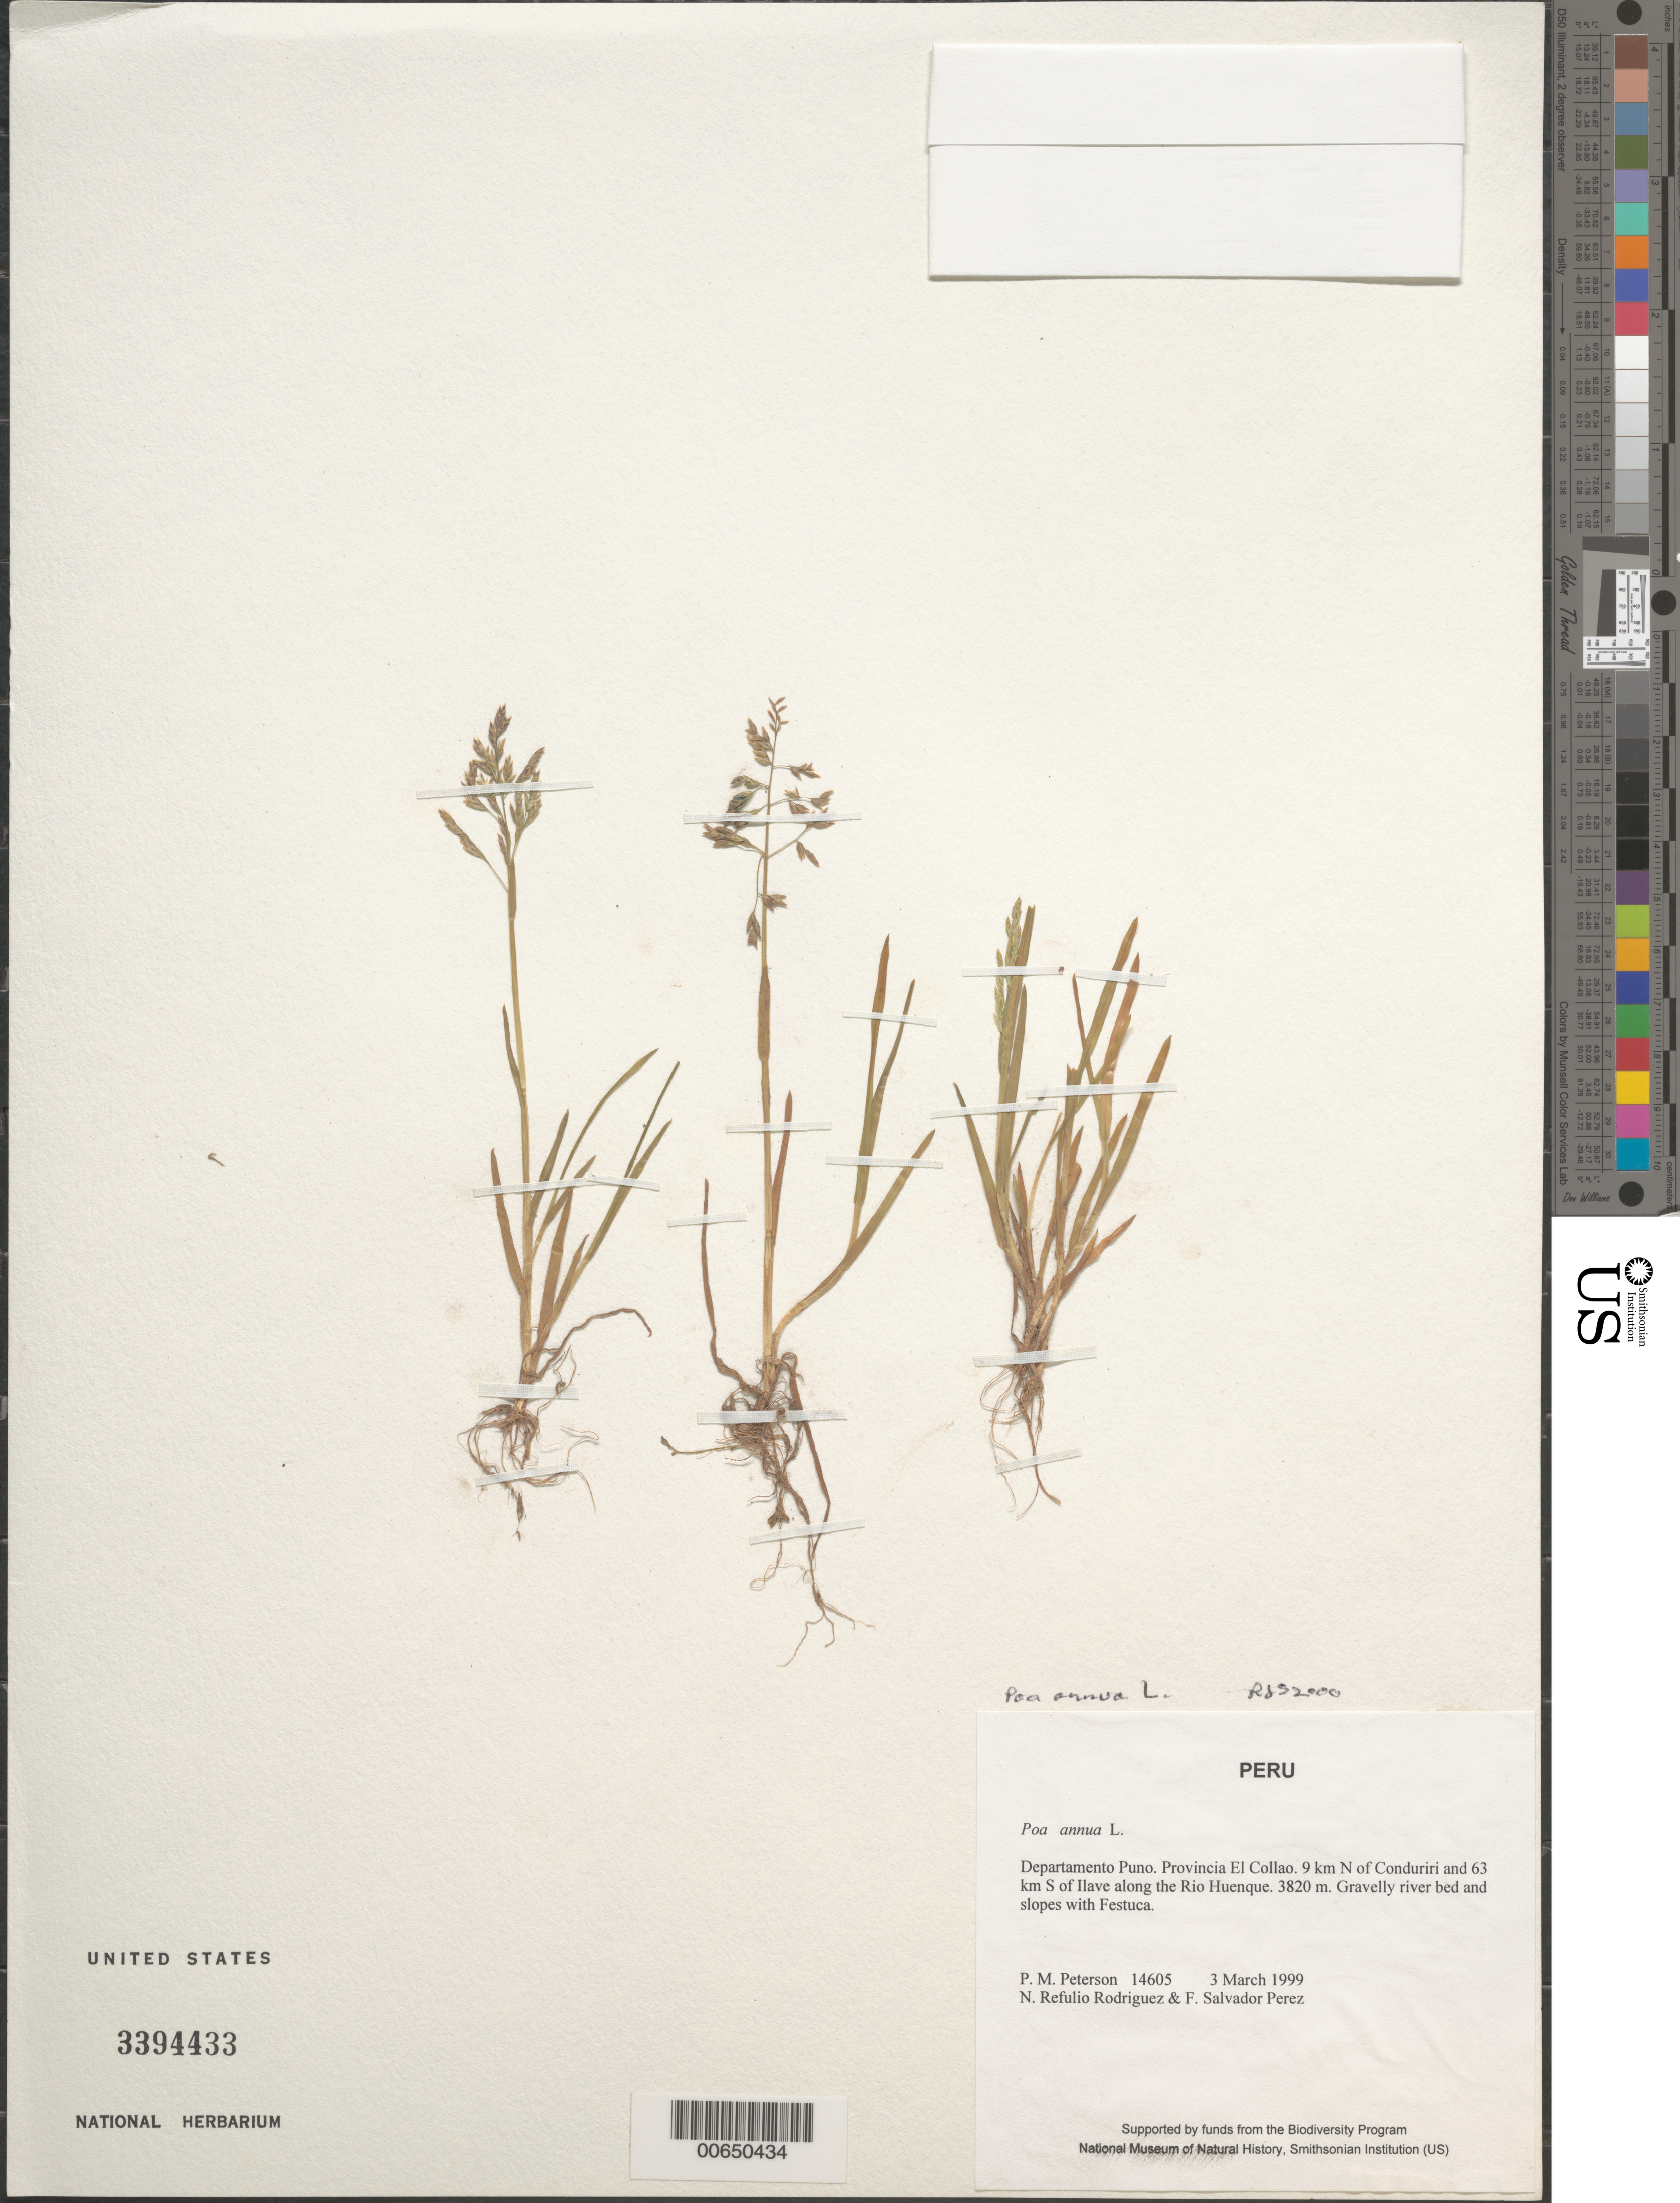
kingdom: Plantae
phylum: Tracheophyta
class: Liliopsida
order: Poales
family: Poaceae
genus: Poa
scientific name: Poa annua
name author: L.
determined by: Soreng, Robert J., Research Associate (BOT), Smithsonian Institution - National Museum of Natural History (UNITED STATES)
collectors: P. M. Peterson, N. Refulio-Rodríguez & F. Salvador Perez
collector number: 14605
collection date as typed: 03 Mar 1999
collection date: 1999-03-03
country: Peru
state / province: Puno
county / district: El Collao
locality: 9 km N of Conduriri and 63 km S of Ilave along the Rio Huenque.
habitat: Gravelly river bed and slopes with Festuca.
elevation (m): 3820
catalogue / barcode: US 3394433